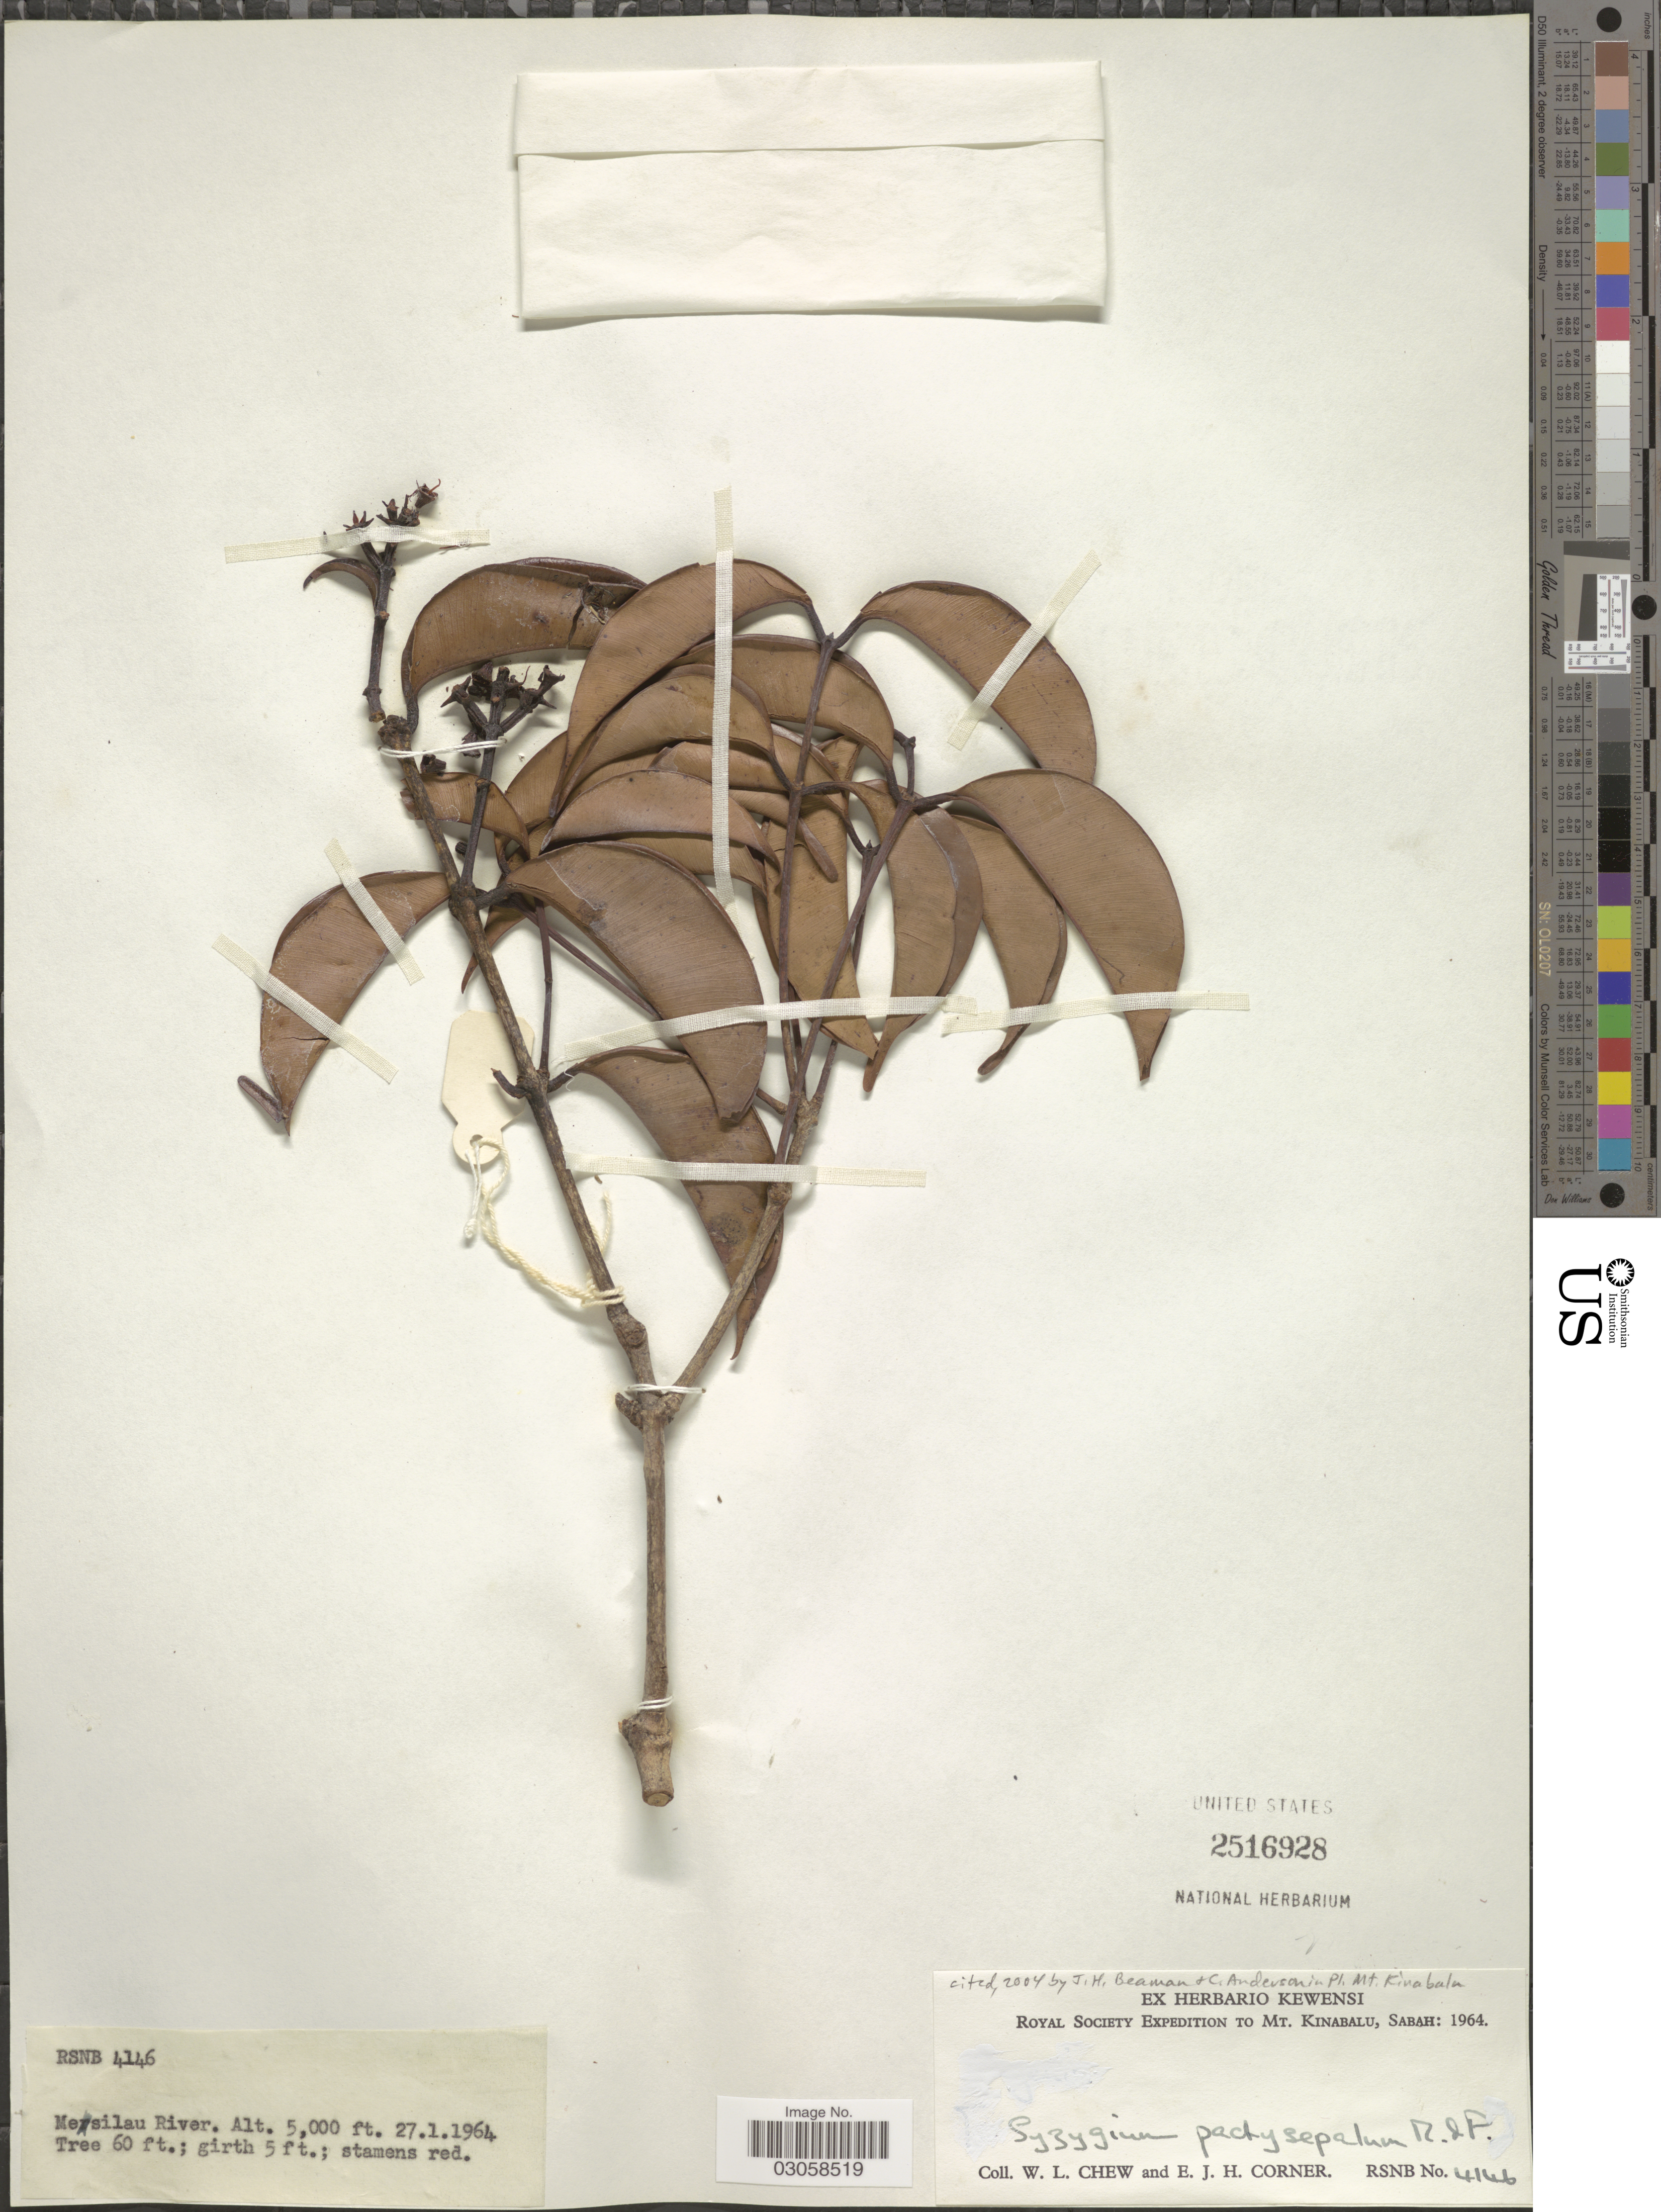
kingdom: Plantae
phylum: Tracheophyta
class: Magnoliopsida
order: Myrtales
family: Myrtaceae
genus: Syzygium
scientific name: Syzygium pachysepalum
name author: Merr. & L.M. Perry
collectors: W. Chew & E. Corner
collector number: RSNB 4146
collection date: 1964-01-27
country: Malaysia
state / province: Sabah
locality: Mt. Kinabalu. Mesilau River.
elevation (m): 1524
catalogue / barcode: US 2516928